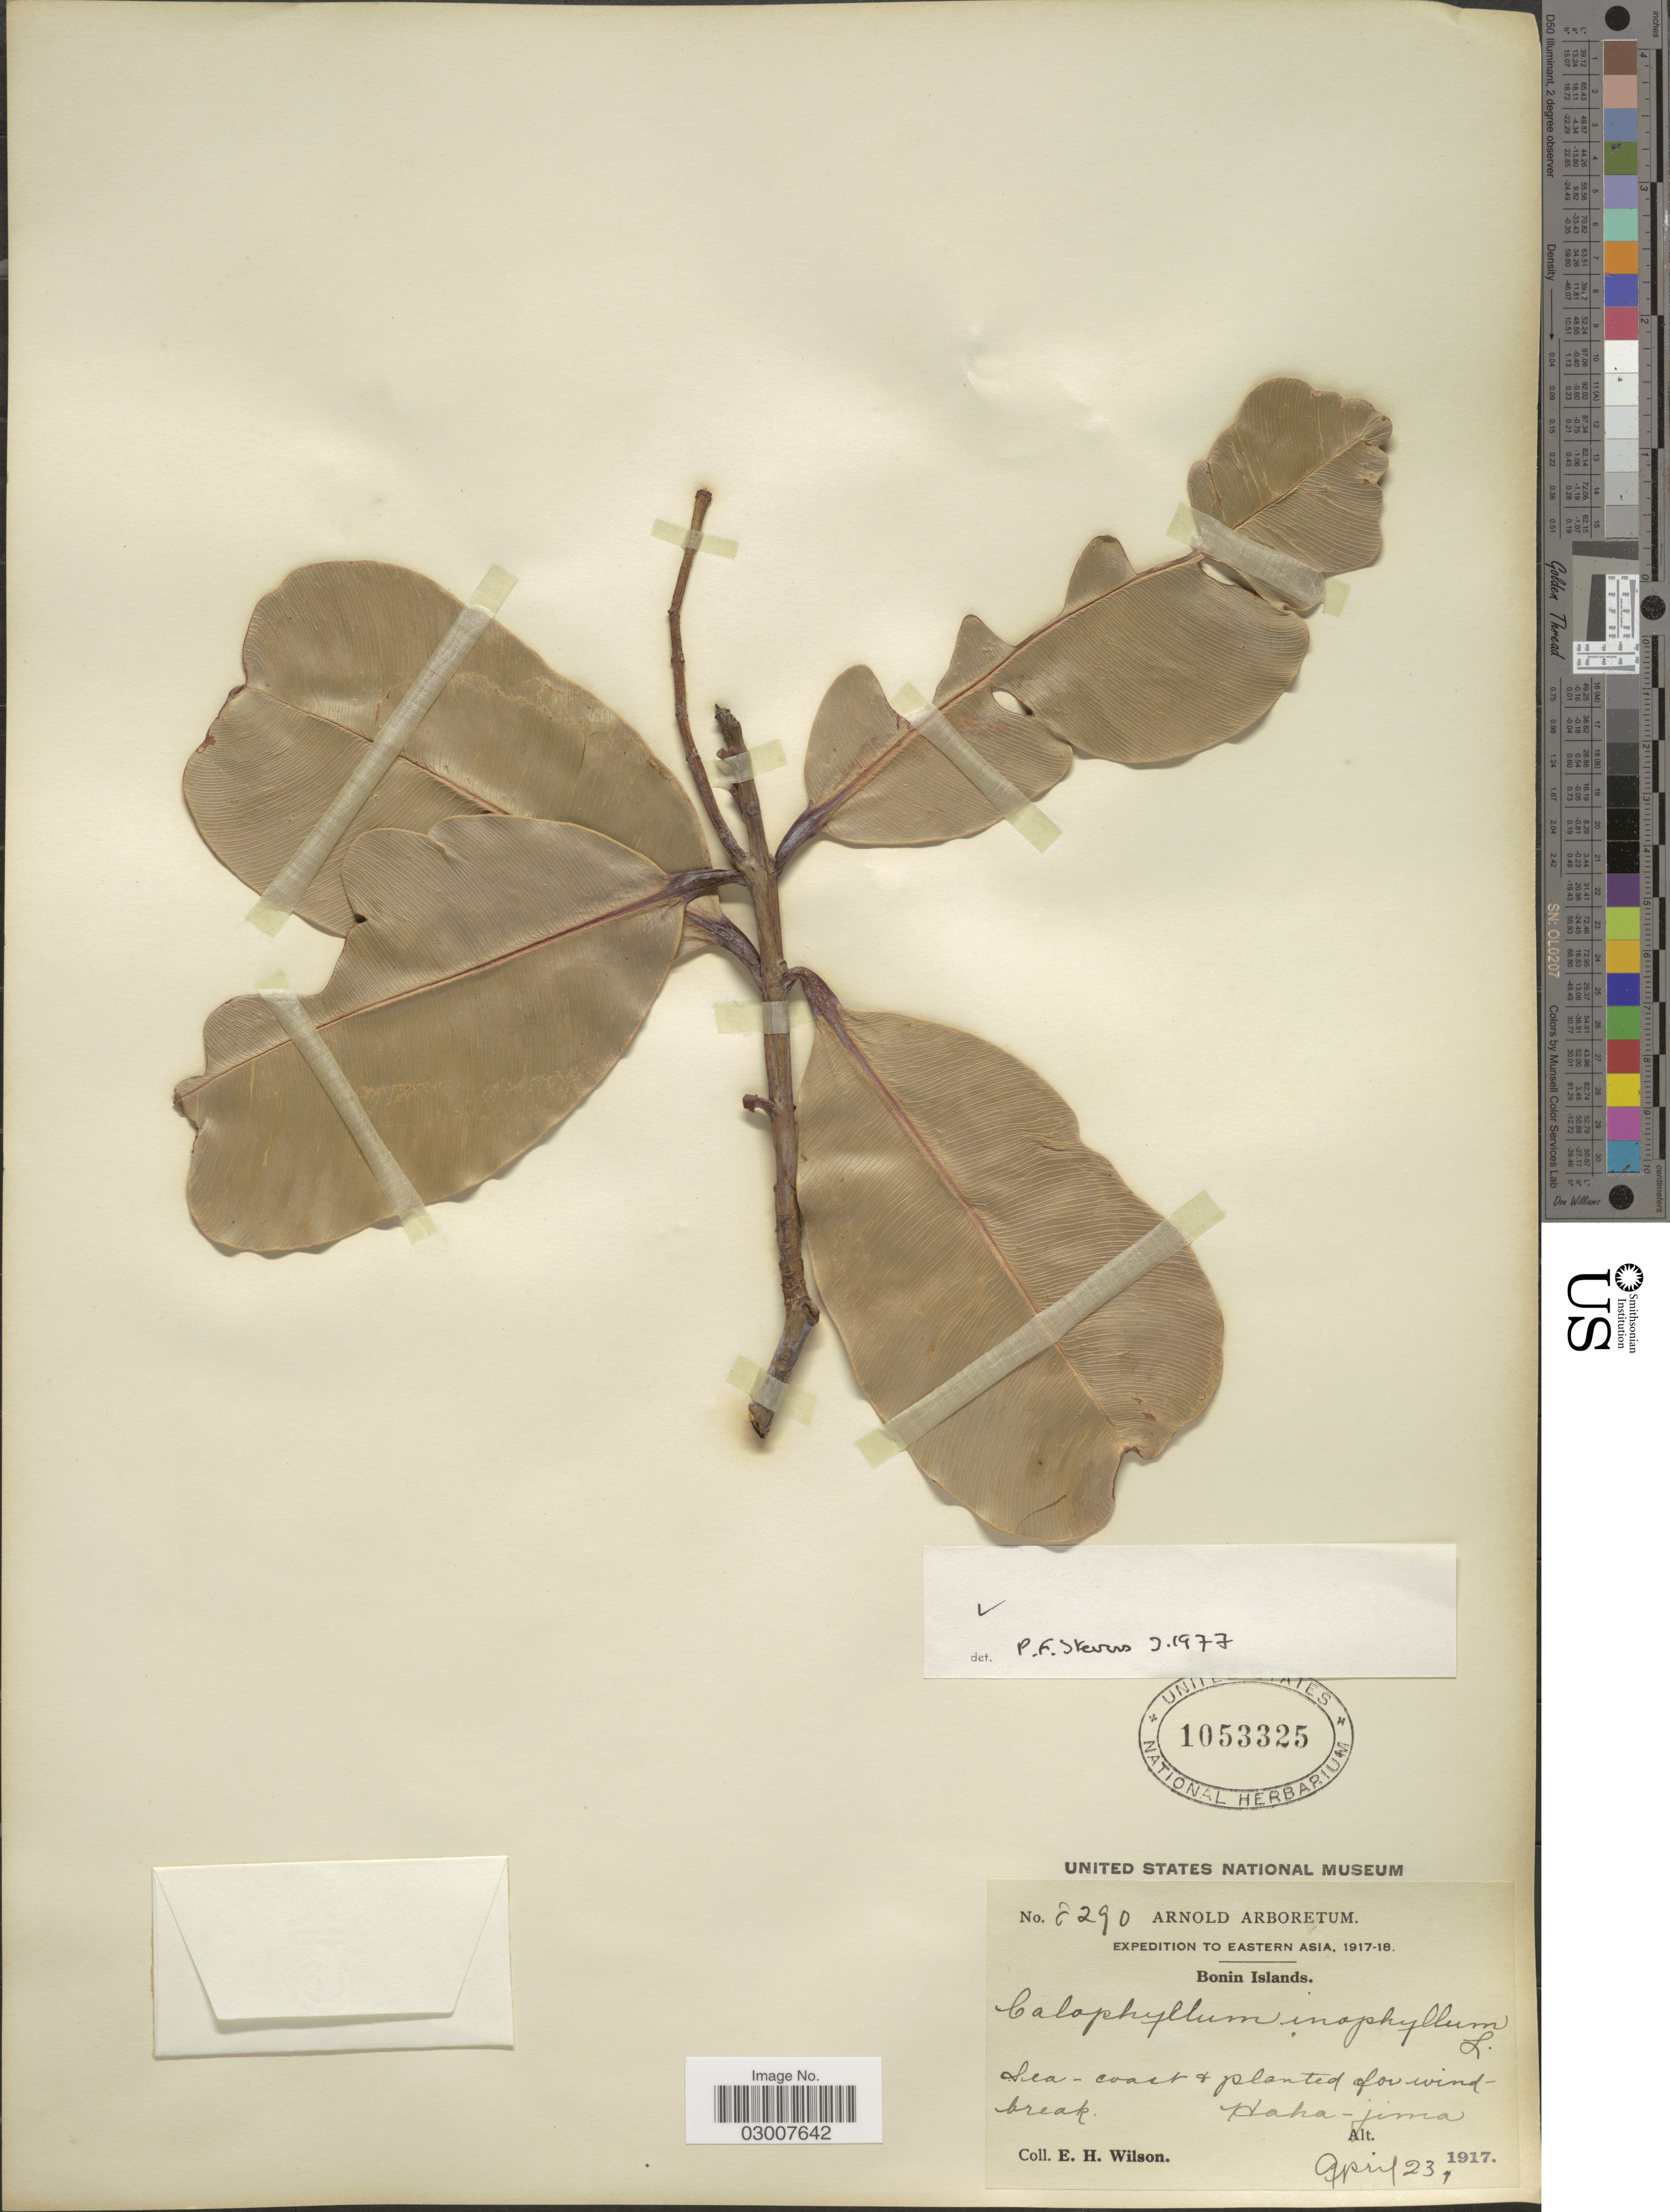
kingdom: Plantae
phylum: Tracheophyta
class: Magnoliopsida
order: Malpighiales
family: Calophyllaceae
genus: Calophyllum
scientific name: Calophyllum inophyllum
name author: L.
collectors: E. Wilson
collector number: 8290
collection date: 1917-04-23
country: Japan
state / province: Tokyo, Federal City of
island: Bonin Islands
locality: Eastern Asia. Bonin Islands. Haha-jima [unsure placement]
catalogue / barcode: US 1053325